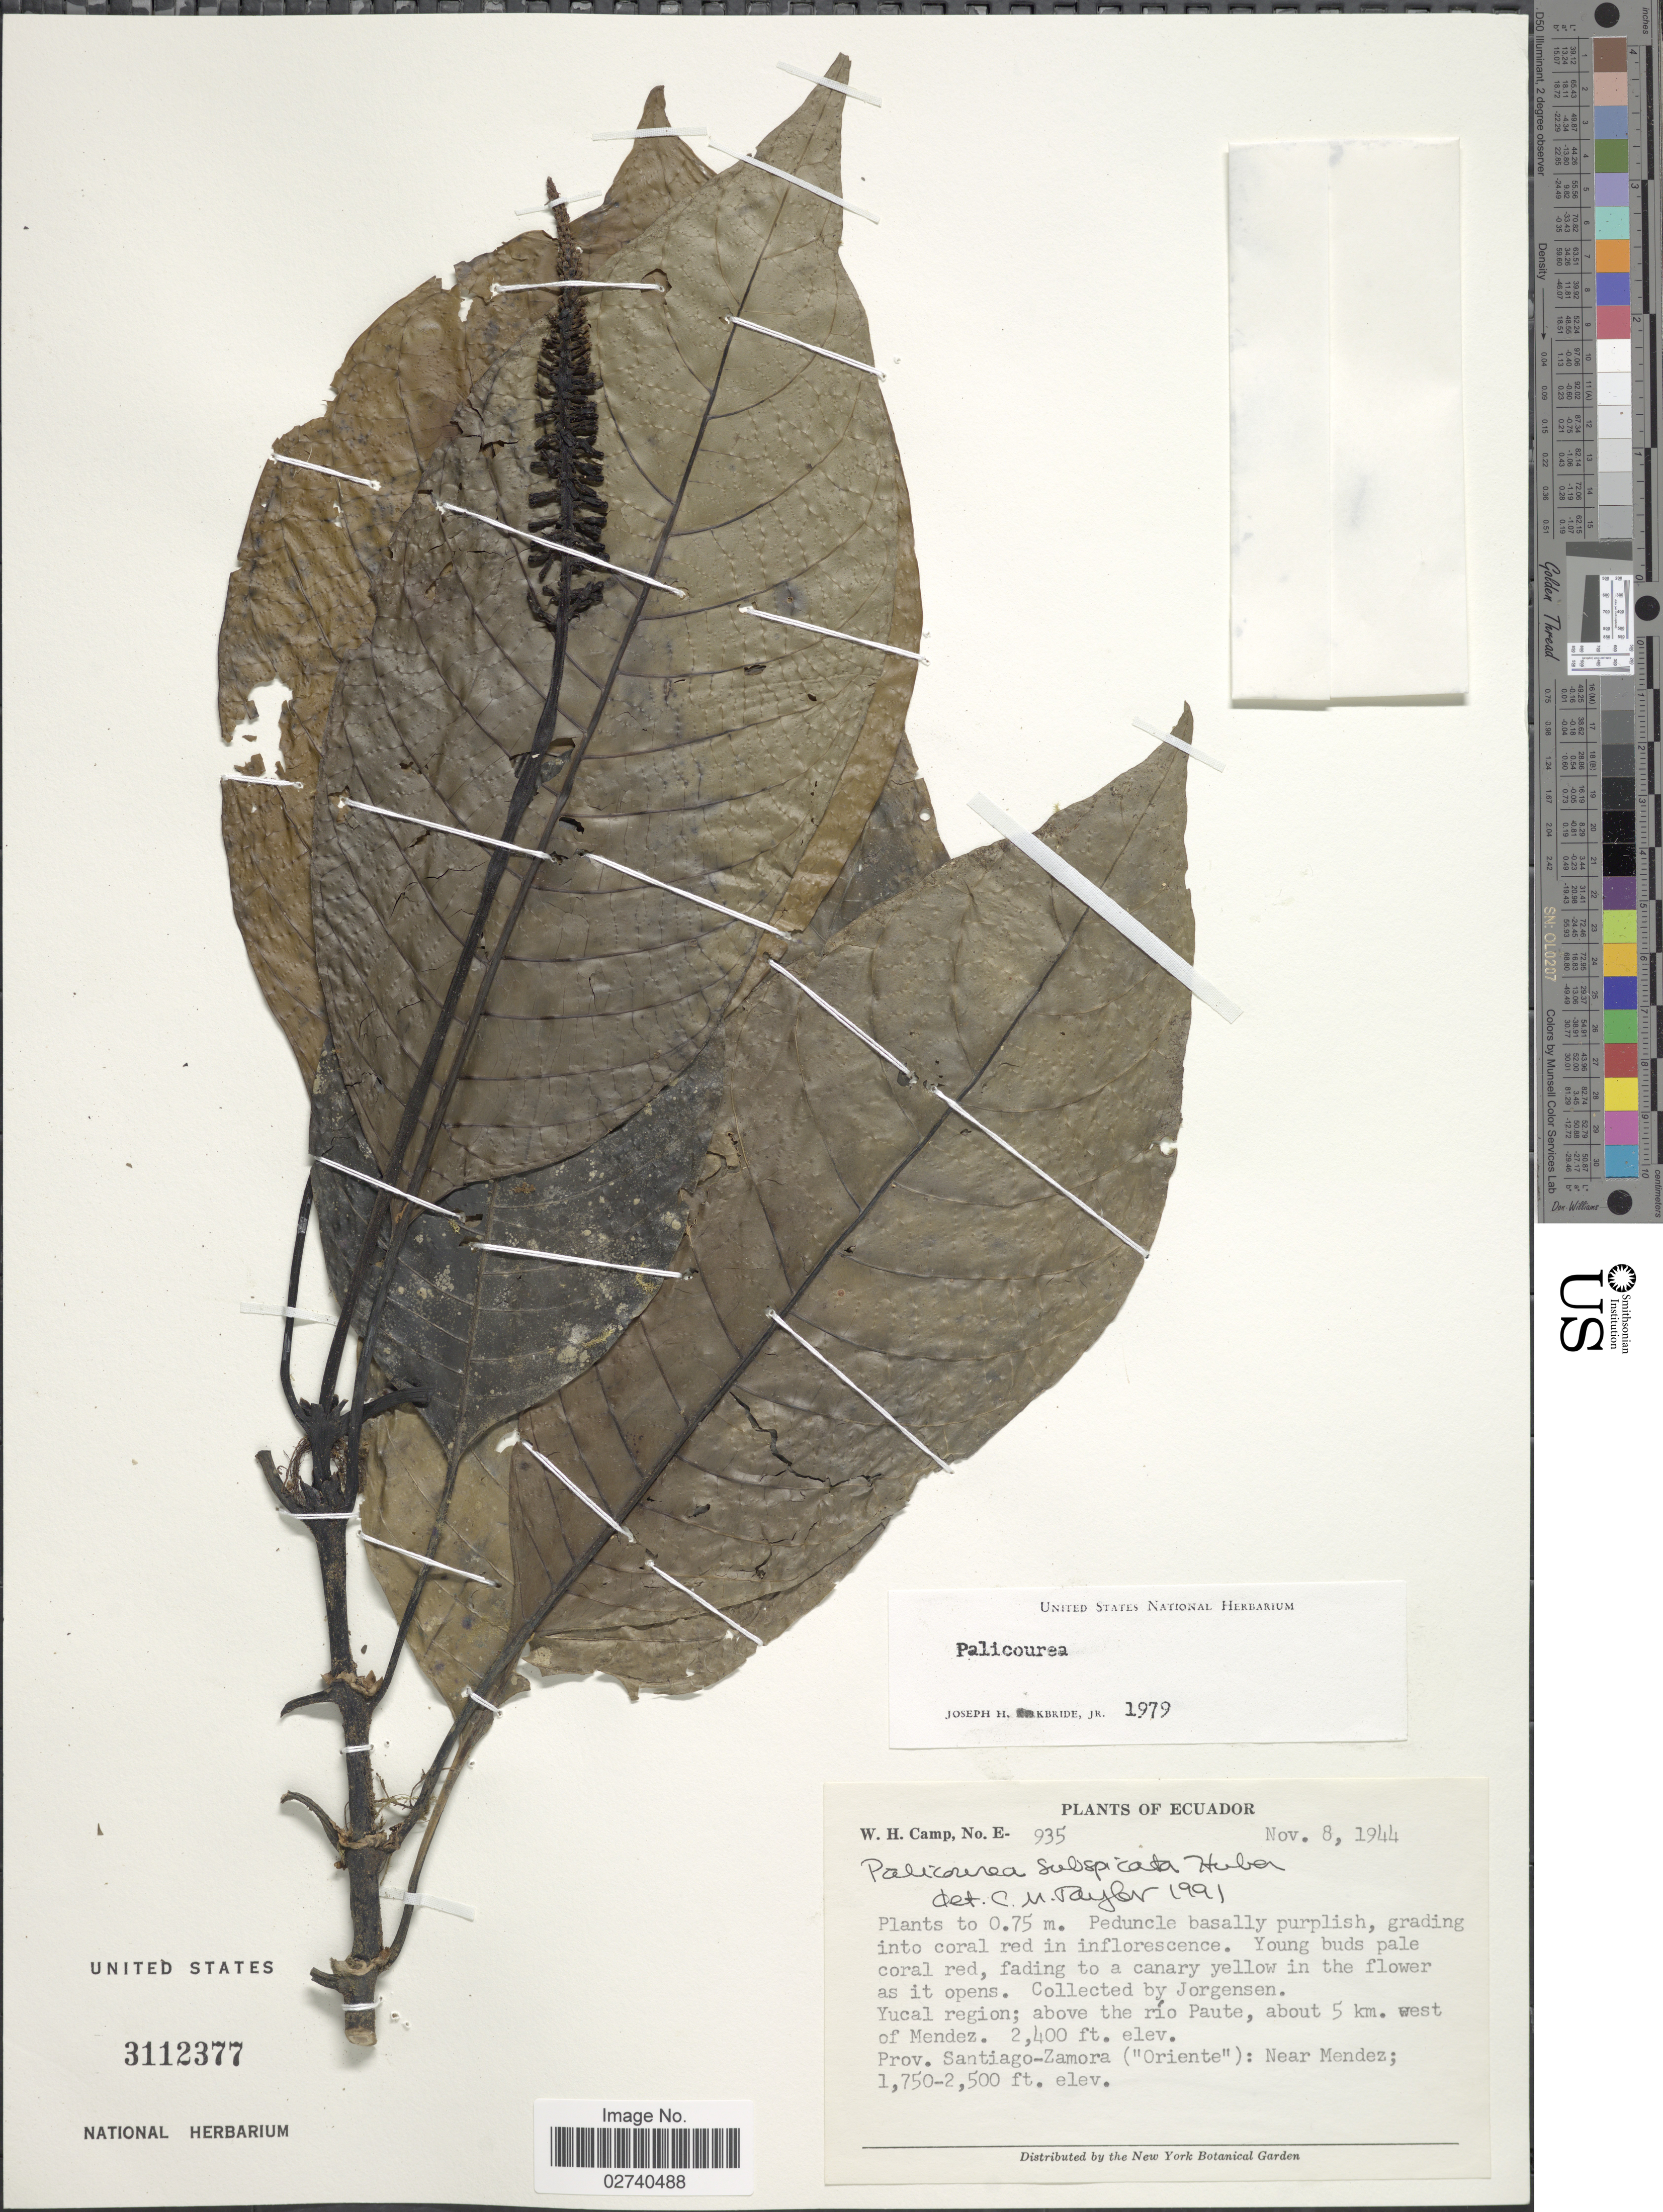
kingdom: Plantae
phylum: Tracheophyta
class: Magnoliopsida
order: Gentianales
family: Rubiaceae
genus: Palicourea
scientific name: Palicourea subspicata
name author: Huber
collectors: Jorgensen, -- & W. H. Camp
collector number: E-935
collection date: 1944-11-08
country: Ecuador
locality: Yucal region; above the rio Paute, about 5 km. west of Mendez. Prov. Santiago-Zamora ("Oriente"): Near Mendez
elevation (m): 533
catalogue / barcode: US 3112377